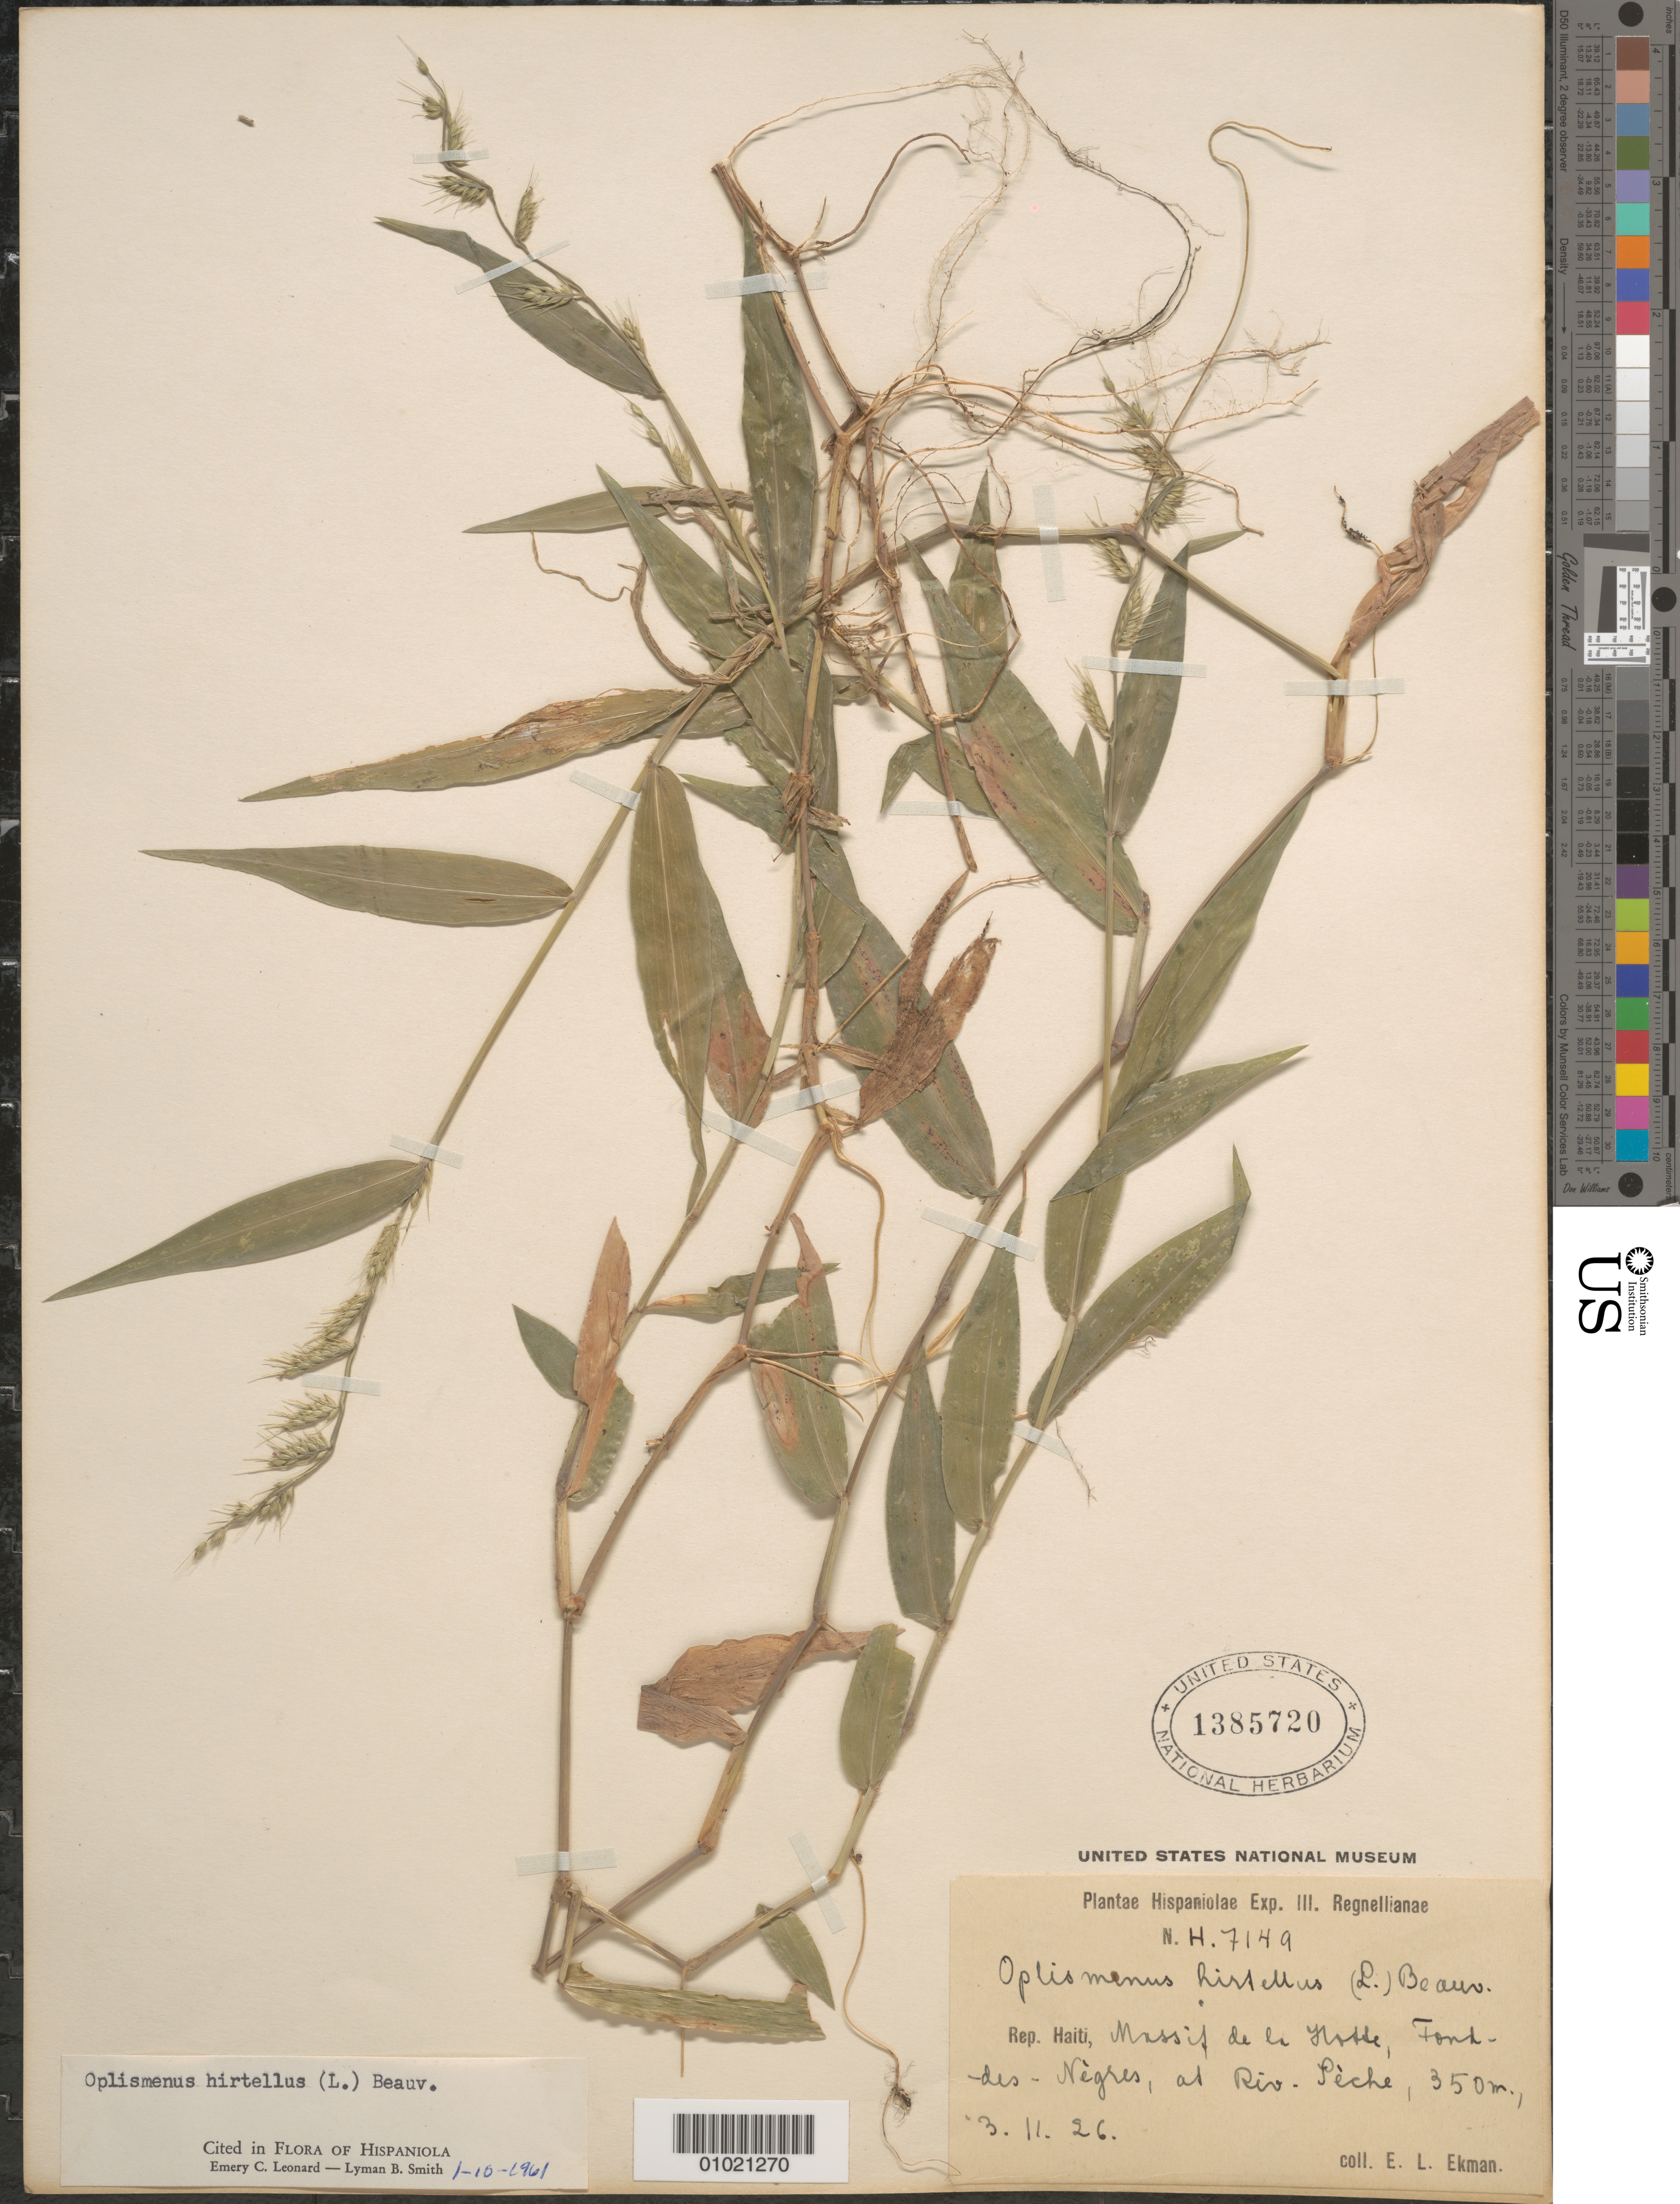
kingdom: Plantae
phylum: Tracheophyta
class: Liliopsida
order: Poales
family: Poaceae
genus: Oplismenus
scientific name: Oplismenus hirtellus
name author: (L.) P. Beauv.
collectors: E. L. Ekman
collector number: H 7149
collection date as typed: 03 Nov 1926 or 11 Mar 1926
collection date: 1926-03-11 or 1926-11-03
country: Haiti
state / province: Grand'Anse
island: Hispaniola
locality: Massif de la Haitte, Fond-des-Negres, at Riv. Seche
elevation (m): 350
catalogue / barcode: US 1385720